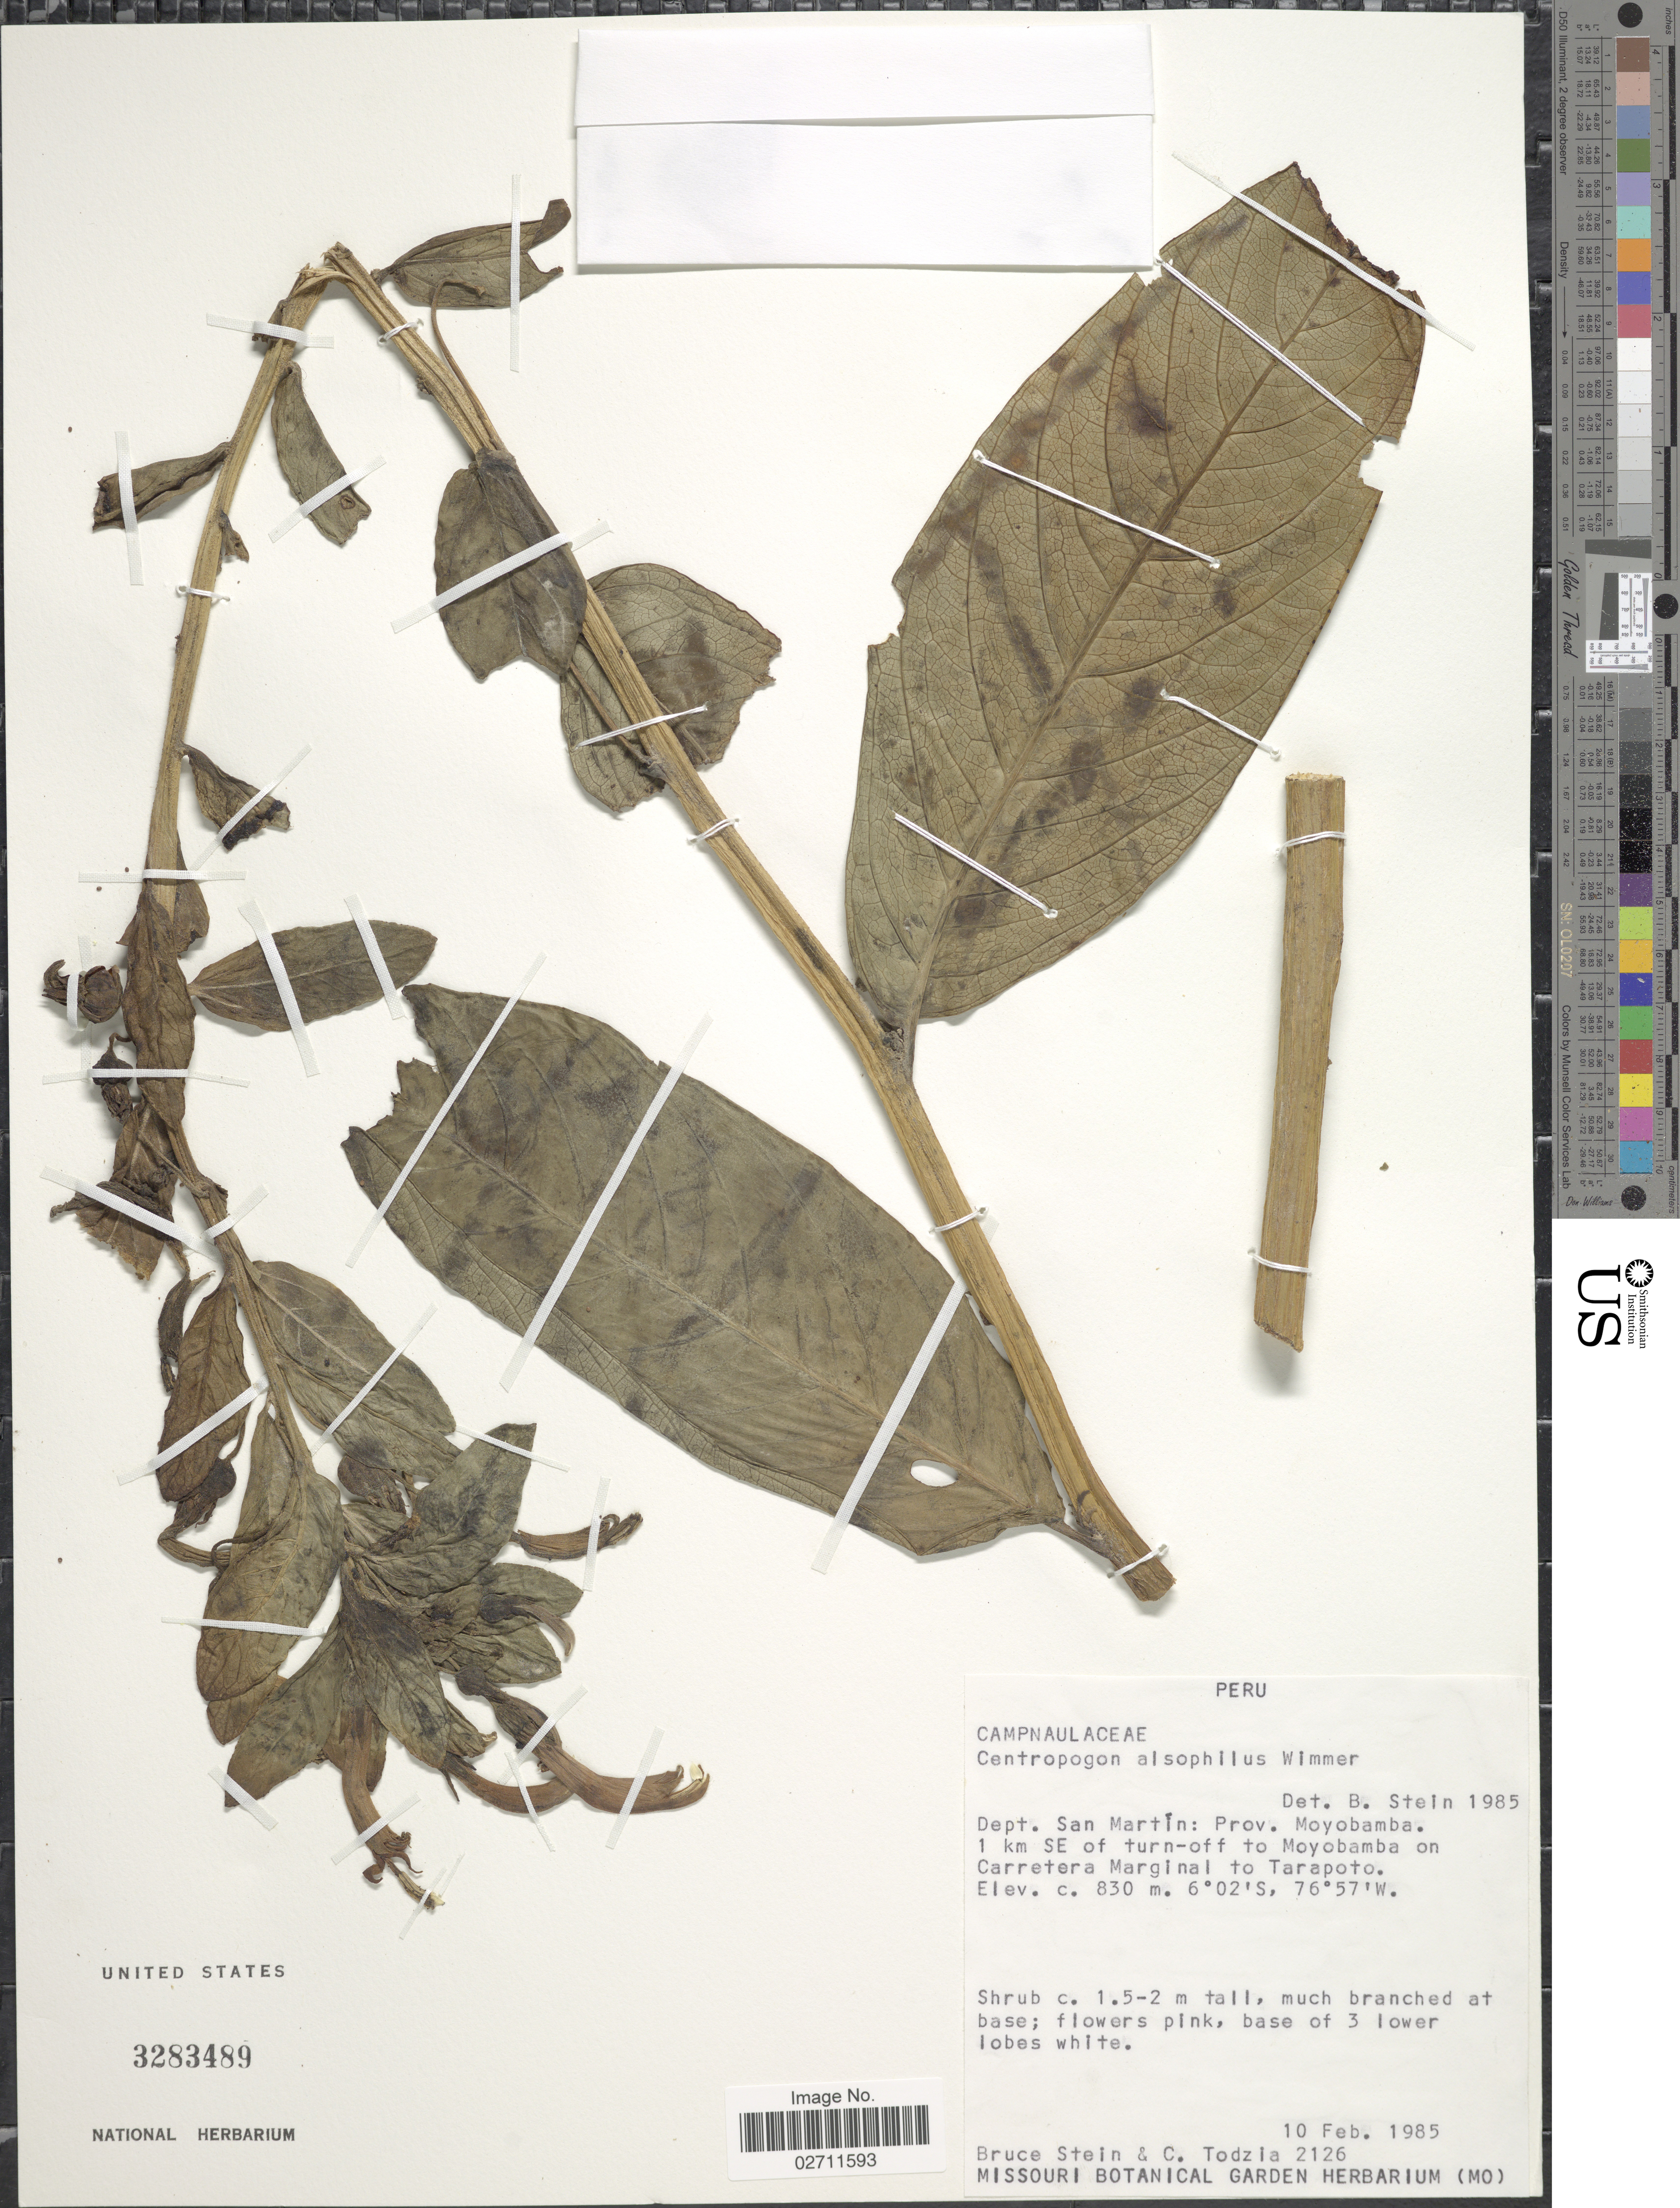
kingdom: Plantae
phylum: Tracheophyta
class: Magnoliopsida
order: Asterales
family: Campanulaceae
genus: Centropogon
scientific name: Centropogon alsophilus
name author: E. Wimm. in J.F. Macbr.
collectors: B. A. Stein & C. A. Todzia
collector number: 2126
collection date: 1985-02-10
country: Peru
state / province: San Martín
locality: Prov. Moyobamba 1 km SE of turn-off to Moyobamba on Carretera Marginal to Tarapoto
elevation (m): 830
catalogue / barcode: US 3283489